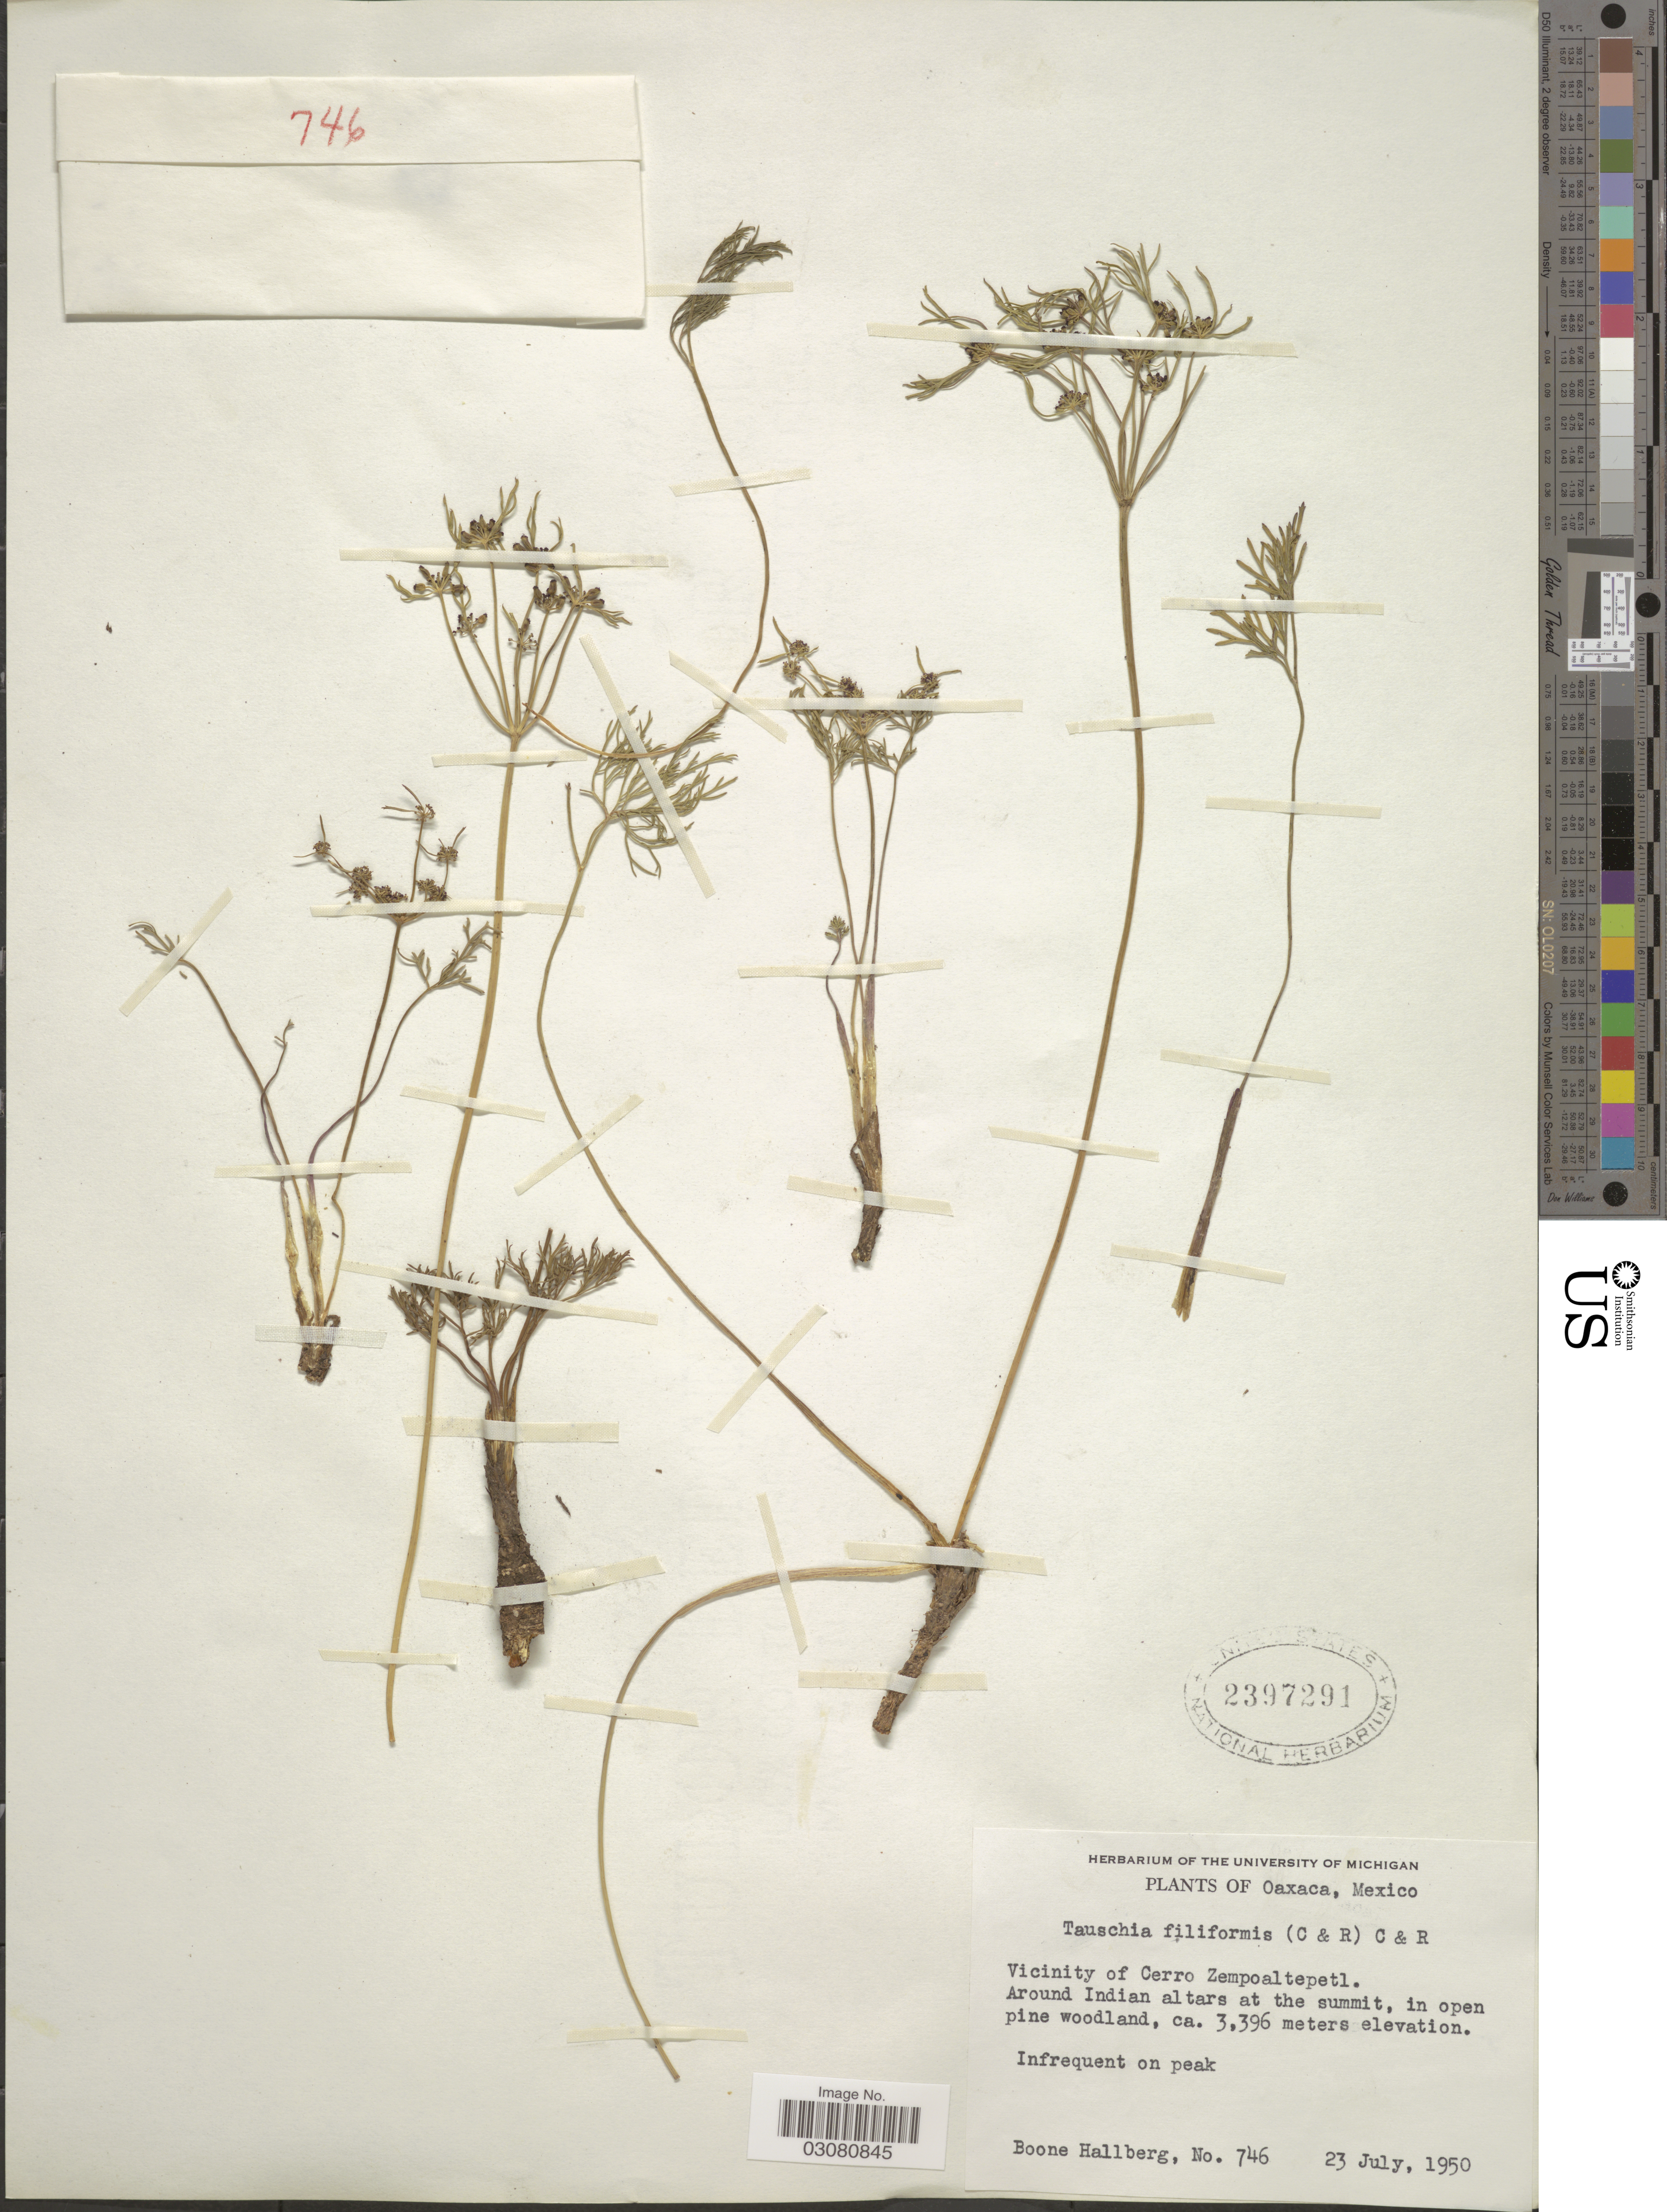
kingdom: Plantae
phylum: Tracheophyta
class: Magnoliopsida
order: Apiales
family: Apiaceae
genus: Tauschia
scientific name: Tauschia filiformis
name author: (J.M. Coult. & Rose) J.M. Coult. & Rose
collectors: B. Hallberg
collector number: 746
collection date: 1950-07-23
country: Mexico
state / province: Oaxaca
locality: Vicinity of Cerro Zempoaltepetl. Around Indian altars at the summit.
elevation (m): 3396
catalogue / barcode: US 2397291